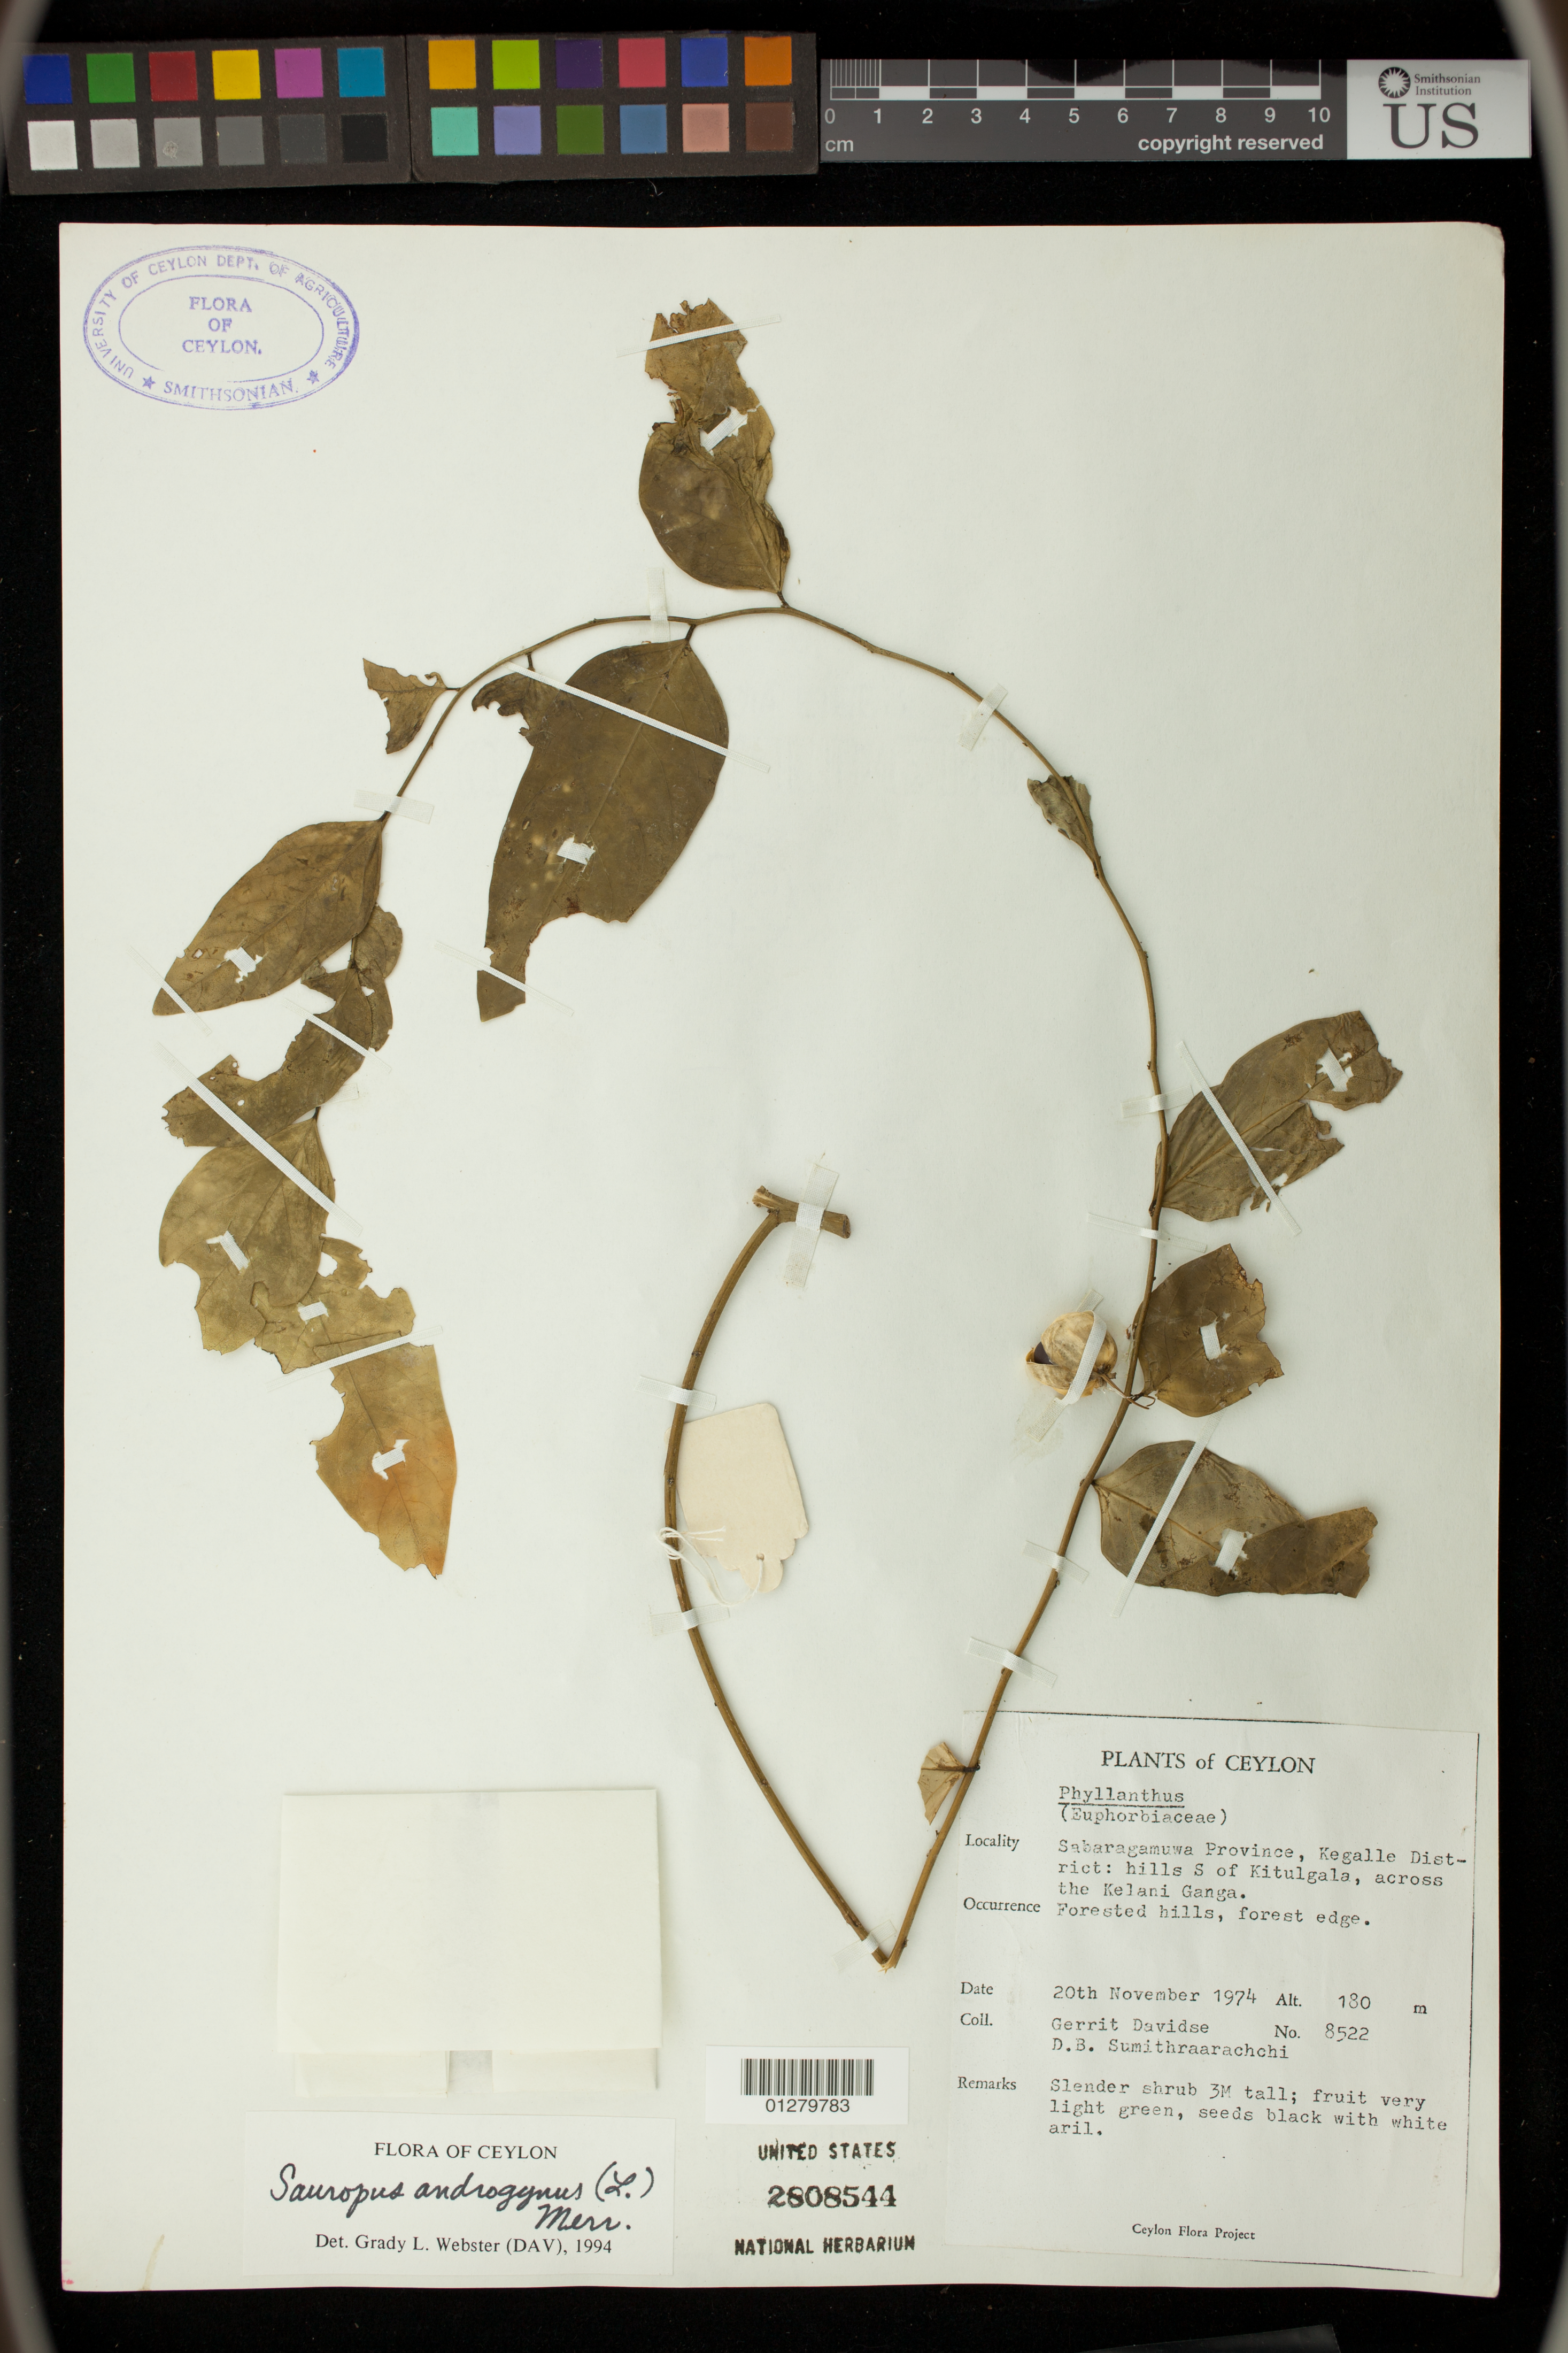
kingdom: Plantae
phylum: Tracheophyta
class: Magnoliopsida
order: Malpighiales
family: Phyllanthaceae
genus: Sauropus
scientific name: Sauropus androgynus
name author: (L.) Merr.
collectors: G. Davidse & D. B. Sumithraarachchi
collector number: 8522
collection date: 1974-11-20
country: Sri Lanka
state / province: Sabaragamuwa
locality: Kegalle District: hills S of Kitulgala, across the Kelani Ganga.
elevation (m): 180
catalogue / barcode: US 2808544